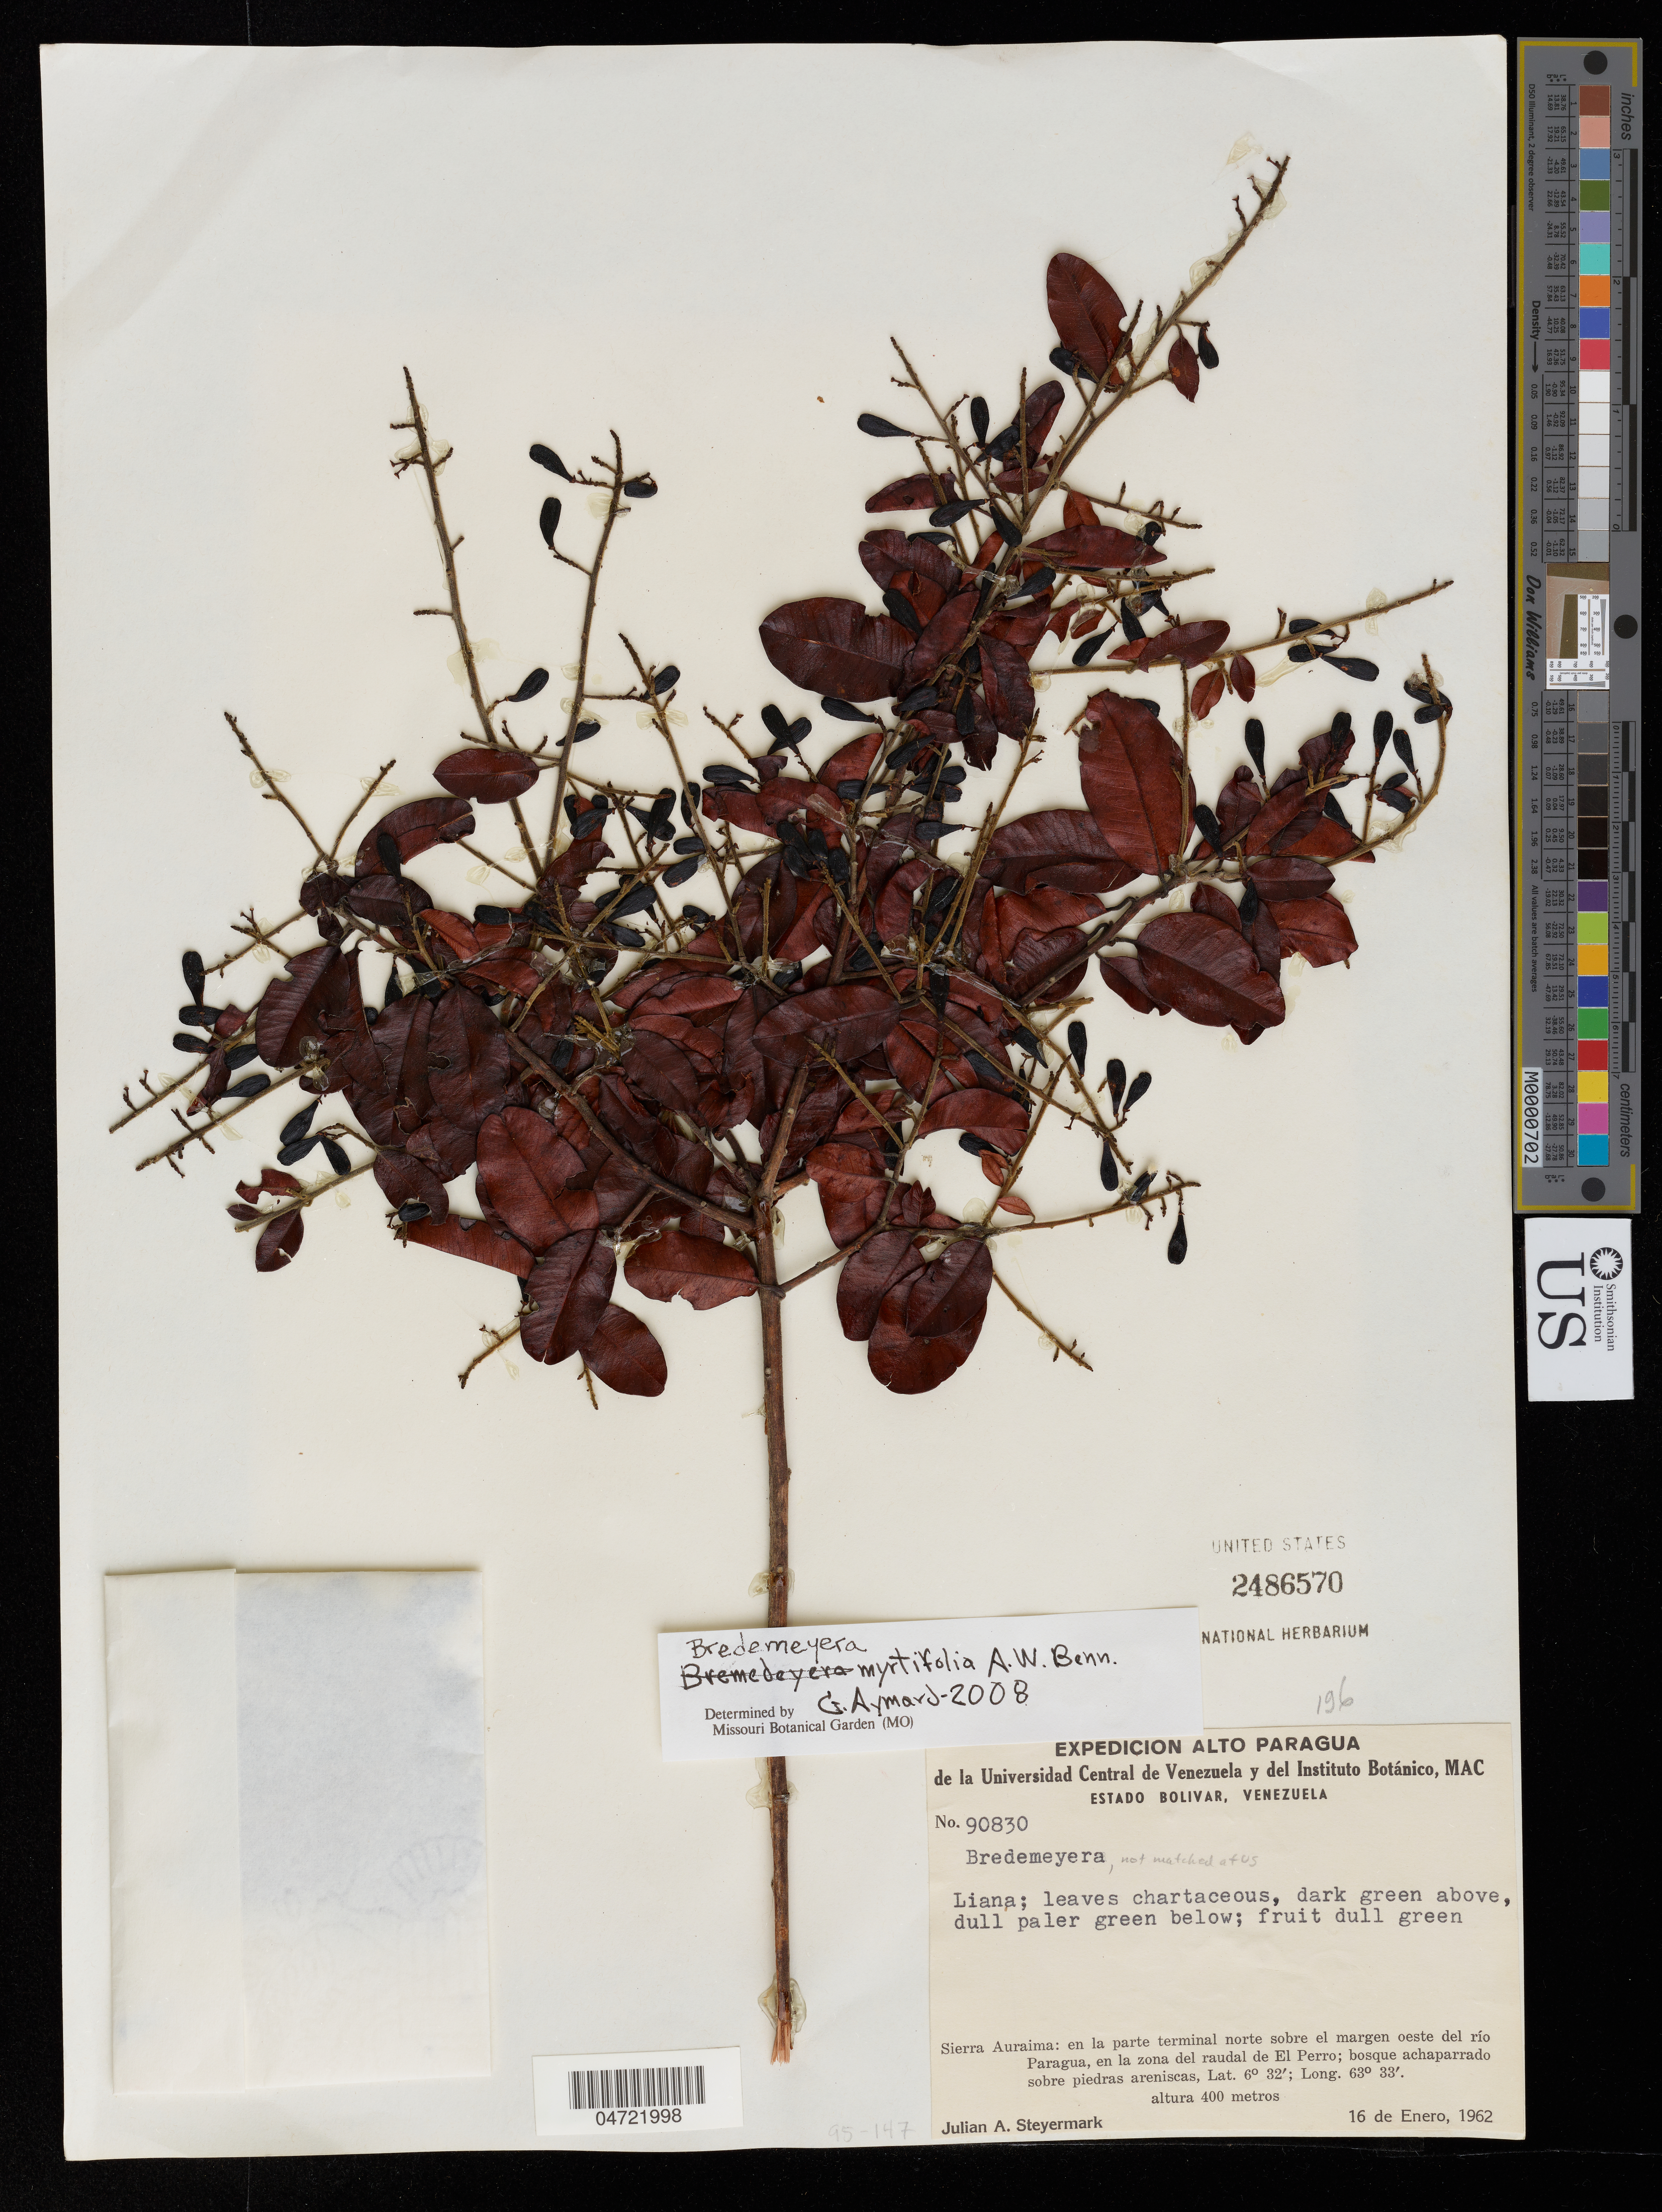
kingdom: Plantae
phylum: Tracheophyta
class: Magnoliopsida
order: Fabales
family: Polygalaceae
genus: Bredemeyera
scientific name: Bredemeyera myrtifolia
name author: A.W. Benn.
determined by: Aymard C., G. A., (PORT), Univ. Nac. Exp. de los Llanos Ezequiel Zamora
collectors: J. Steyermark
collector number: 90830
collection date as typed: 16 Jan 1962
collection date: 1962-01-16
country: Venezuela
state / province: Bolívar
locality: Sierra Auraima, en la parte terminal N sobre el margen W del río Paragua, en la zona del raudal de El Perro.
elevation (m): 400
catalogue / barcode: US 2486570